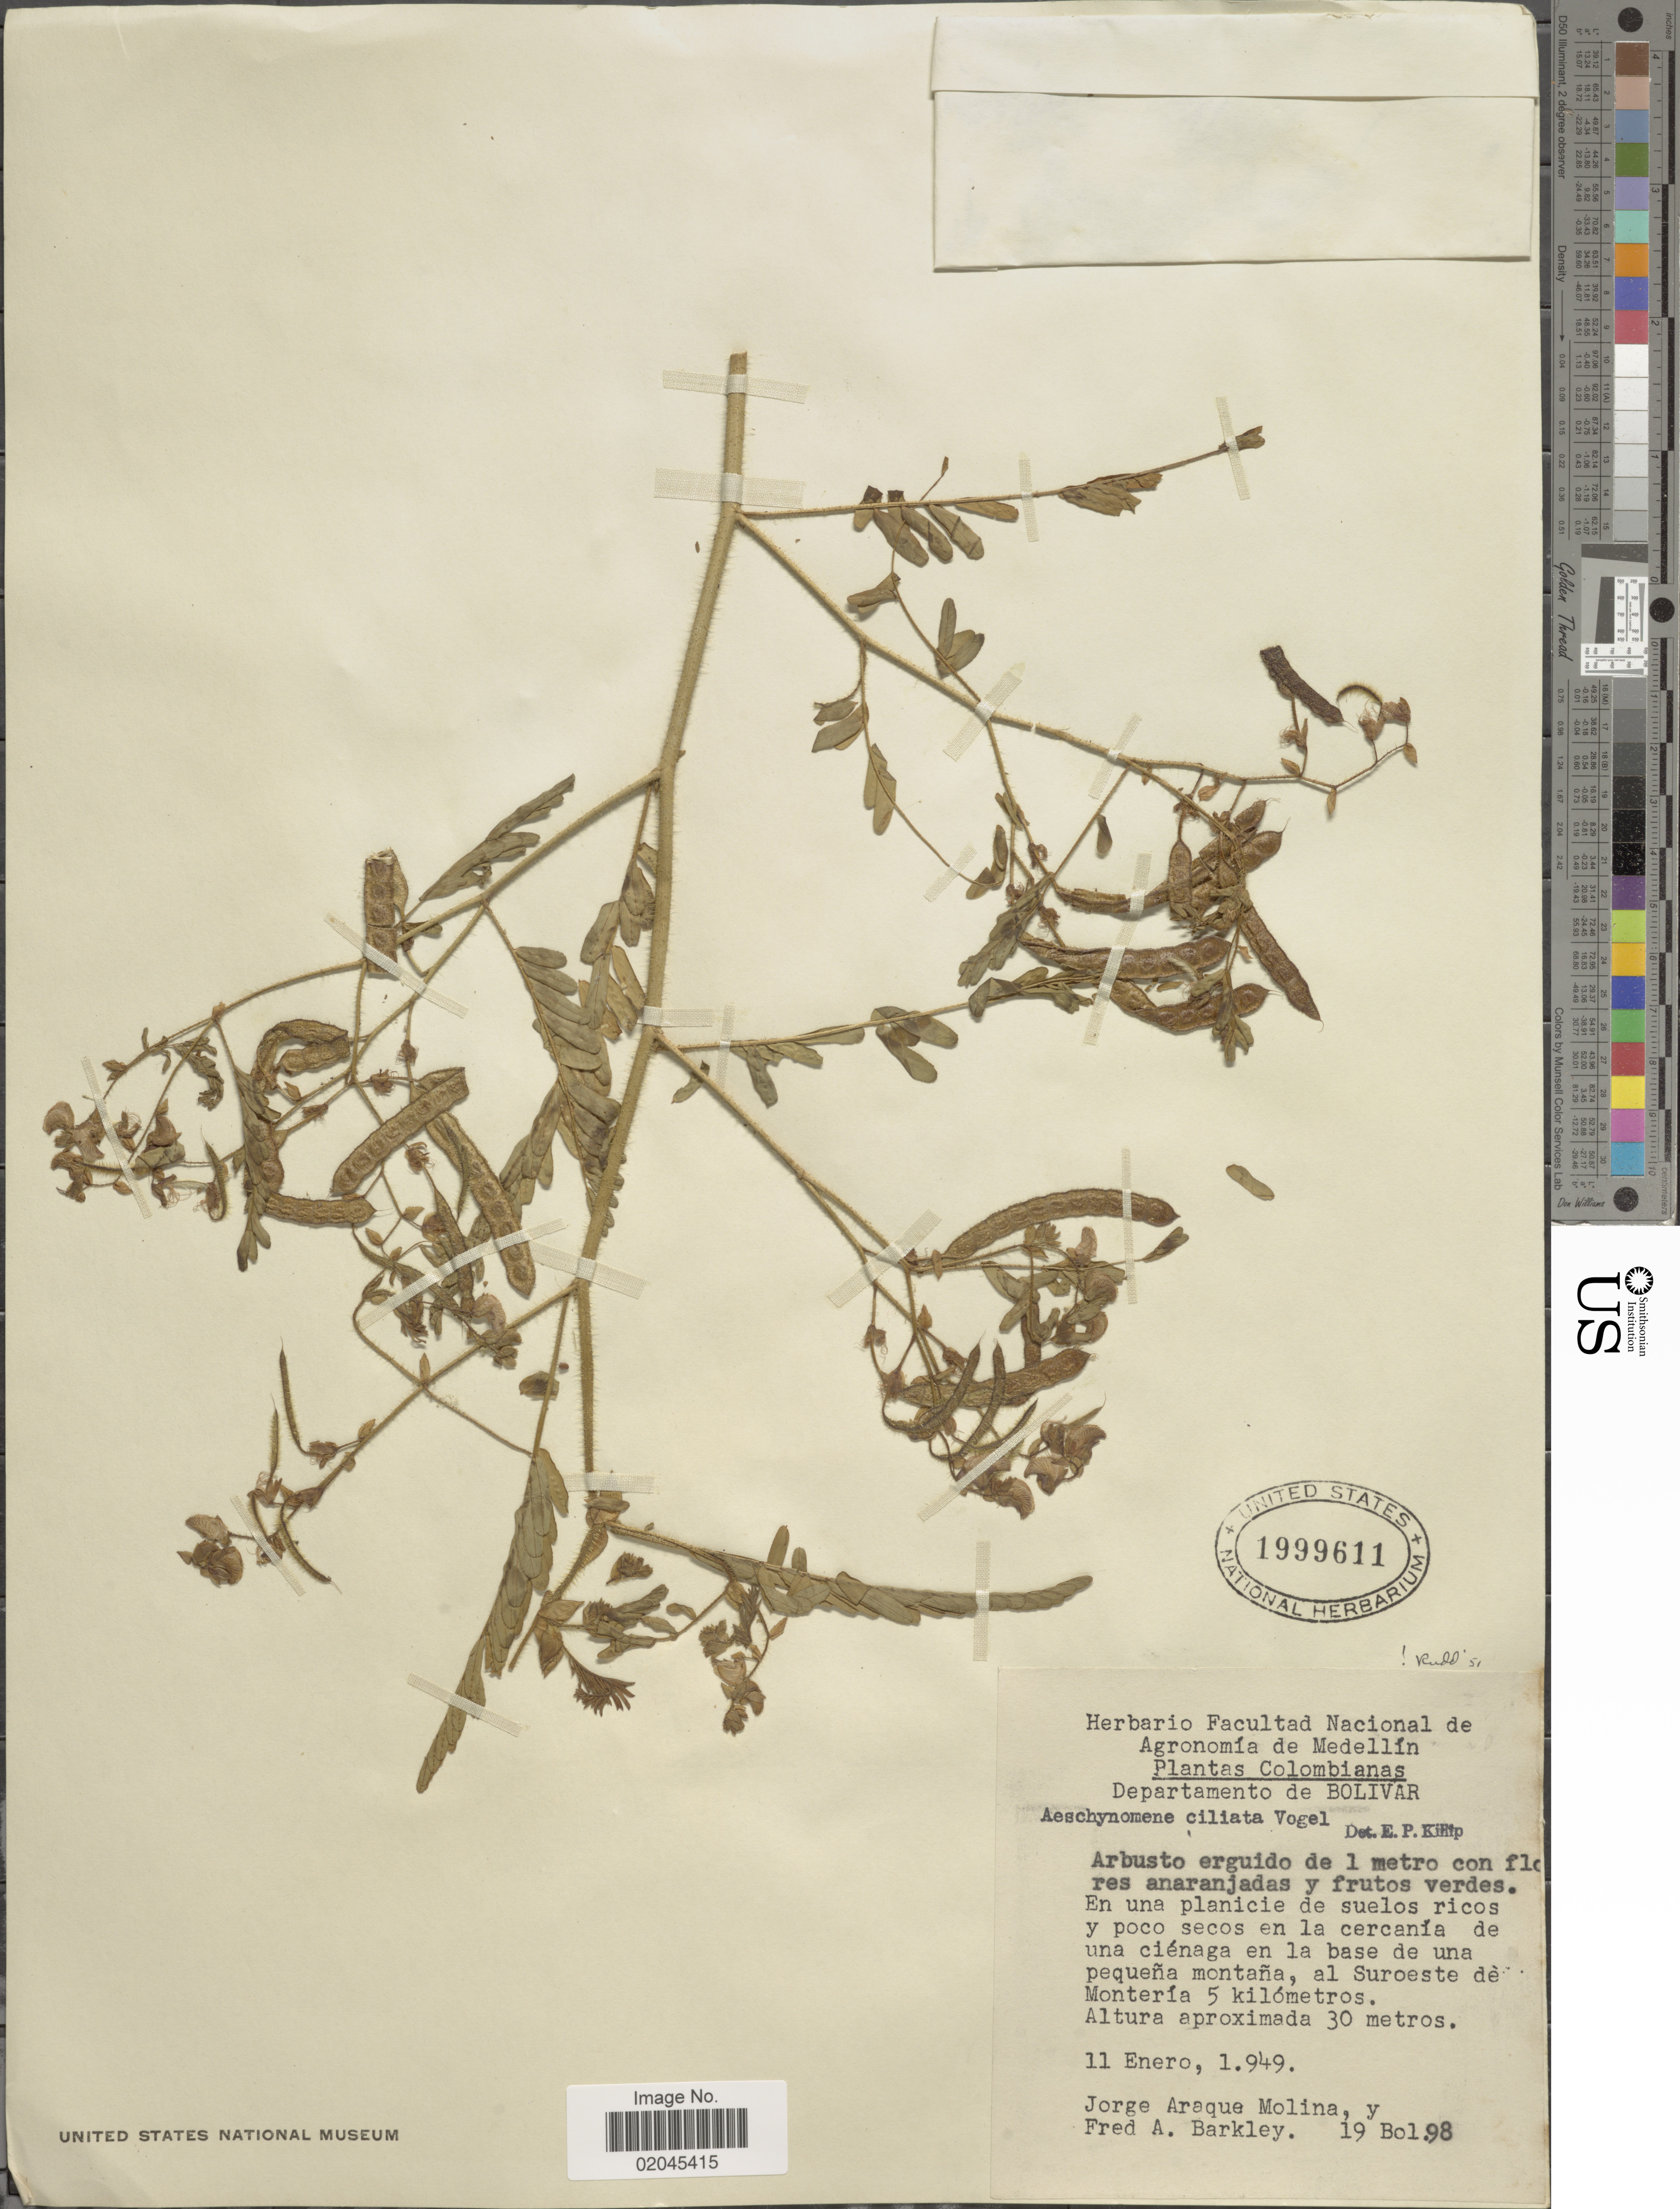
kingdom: Plantae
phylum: Tracheophyta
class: Magnoliopsida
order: Fabales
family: Fabaceae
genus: Aeschynomene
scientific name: Aeschynomene ciliata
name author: Vogel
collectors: J. Araque Molina & F. A. Barkley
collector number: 19Bol.98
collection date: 1949-01-11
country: Colombia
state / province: Bolívar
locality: Departamento de Bolivar, al Suroeste de Monteria 5 kilometros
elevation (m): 30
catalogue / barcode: US 1999611